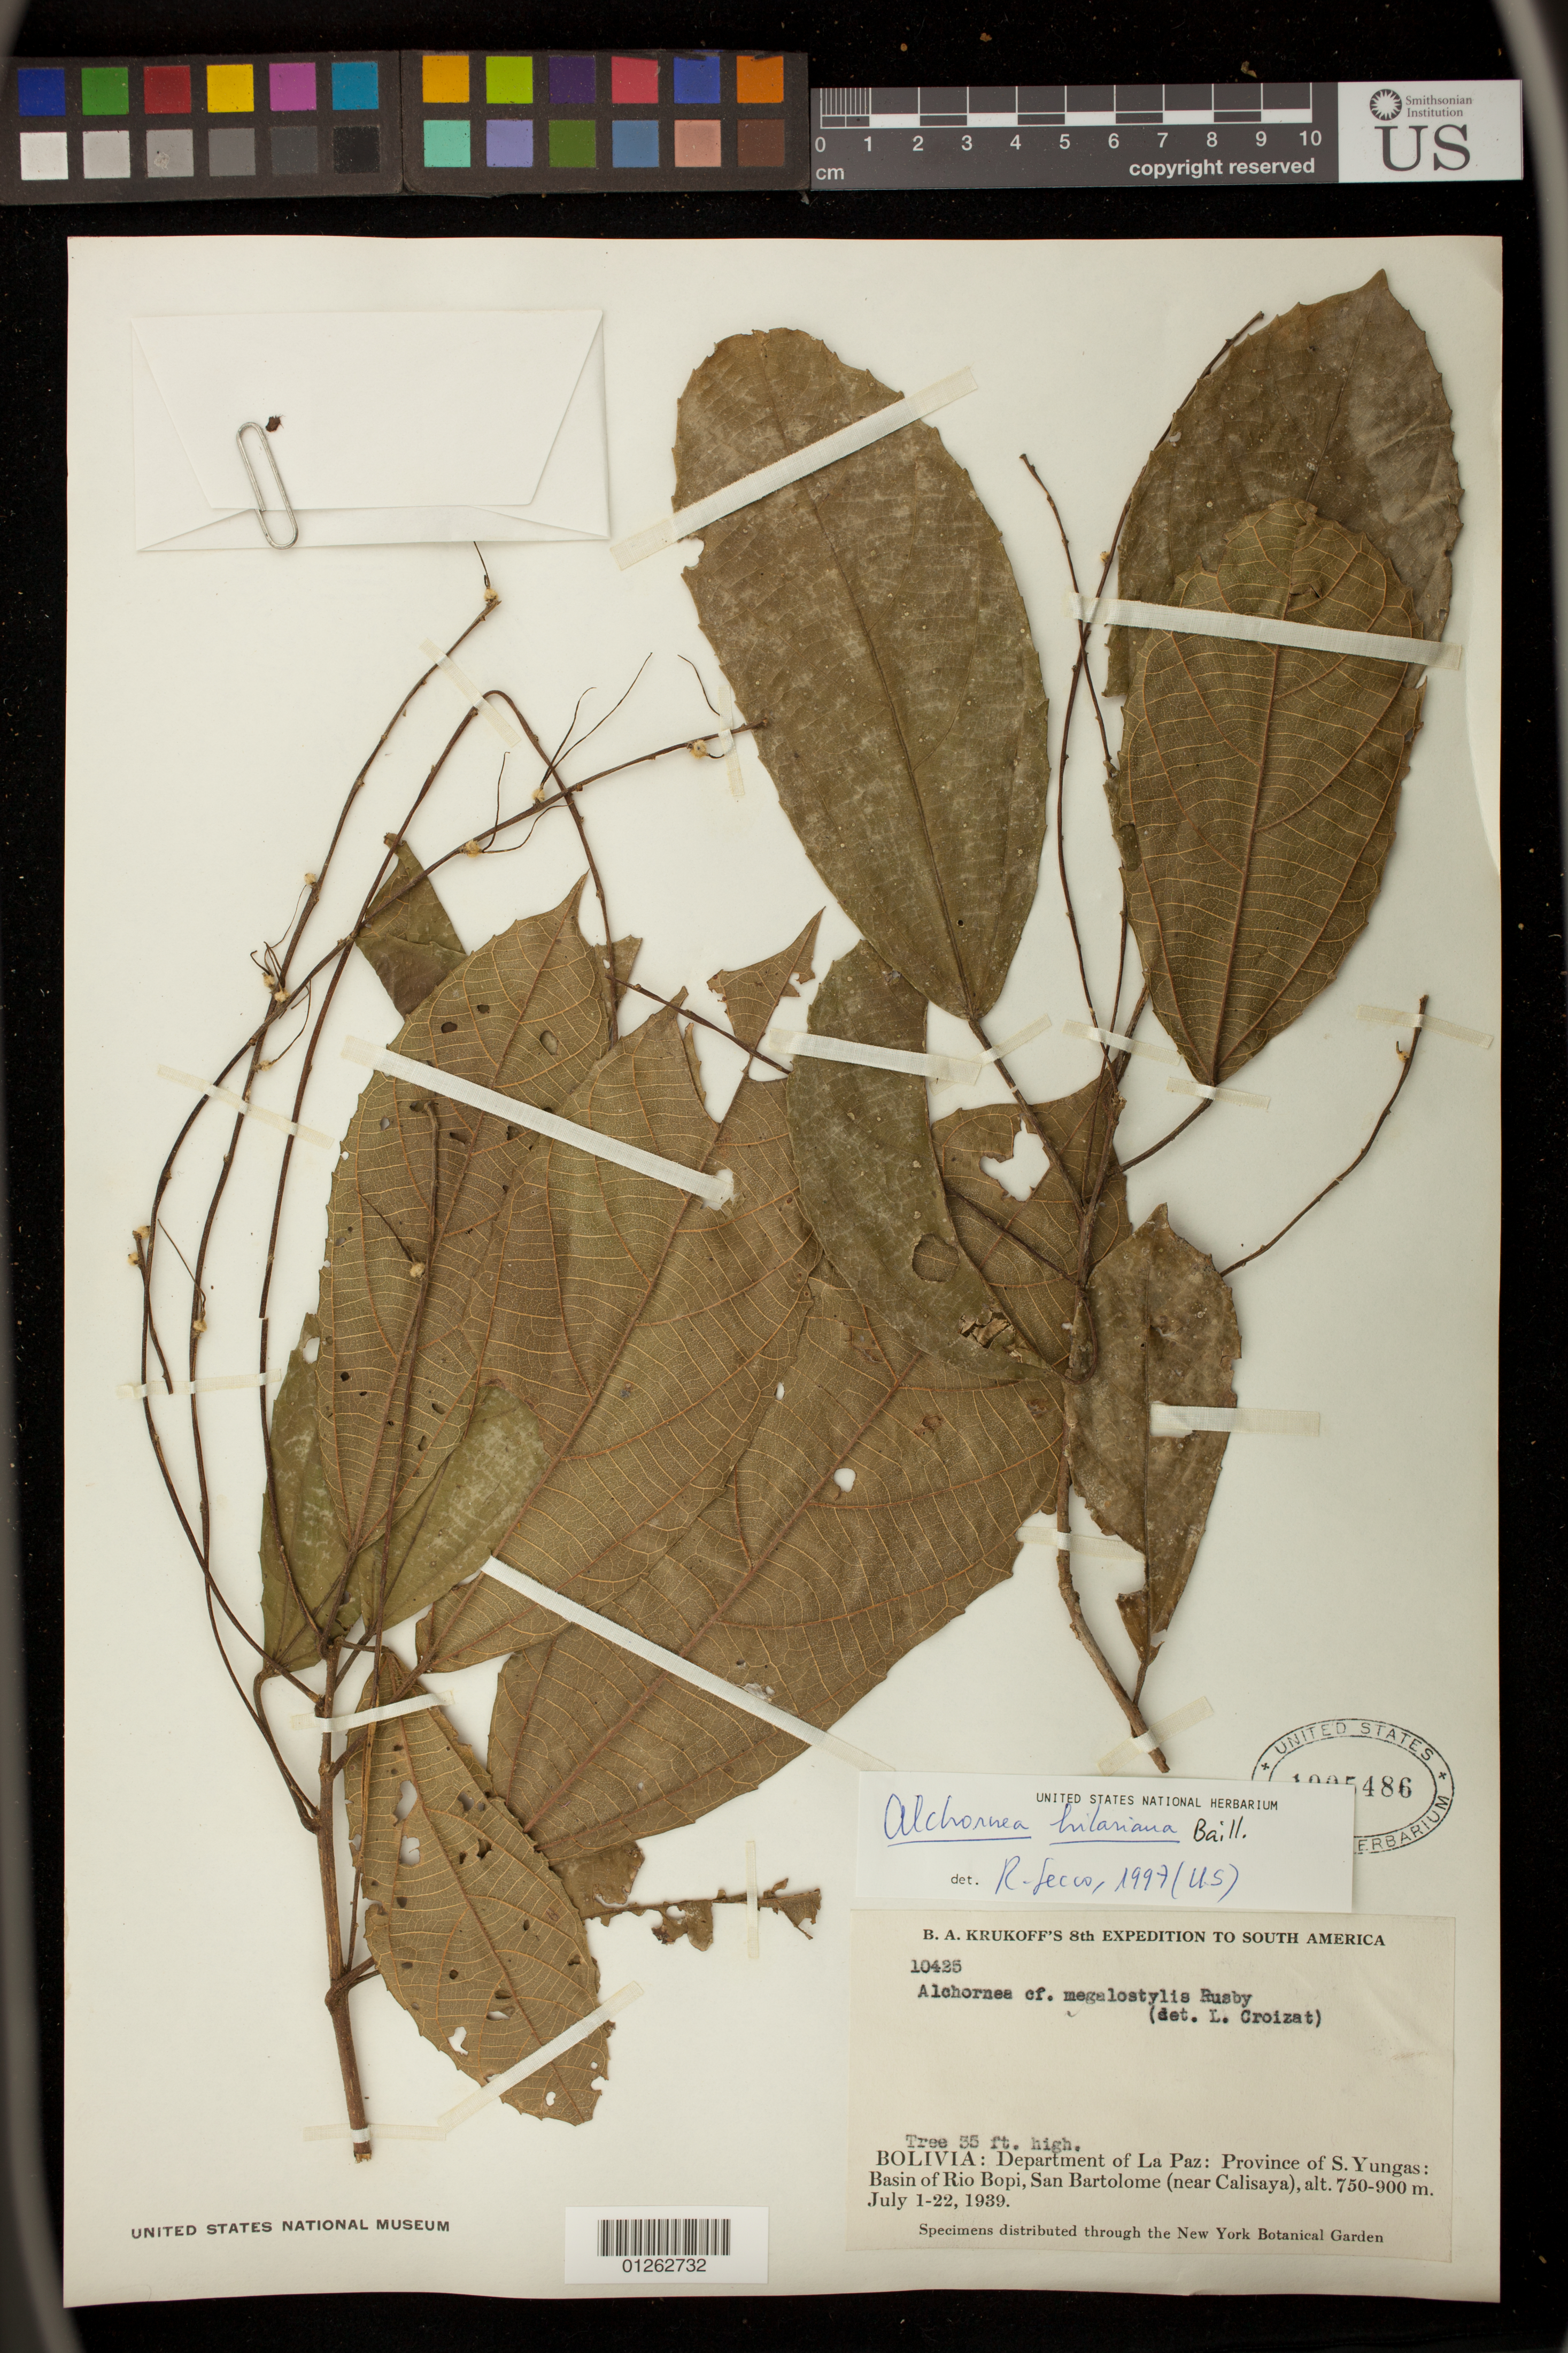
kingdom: Plantae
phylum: Tracheophyta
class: Magnoliopsida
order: Malpighiales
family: Euphorbiaceae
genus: Alchornea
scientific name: Alchornea hilariana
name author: Baill.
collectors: B. A. Krukoff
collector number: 10425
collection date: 1939-07-01/1939-07-22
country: Bolivia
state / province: La Paz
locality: Province of S. Yungas, Basin of Rio Bopi, San Bartolome (near Calisaya [Kalasaya])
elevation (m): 750